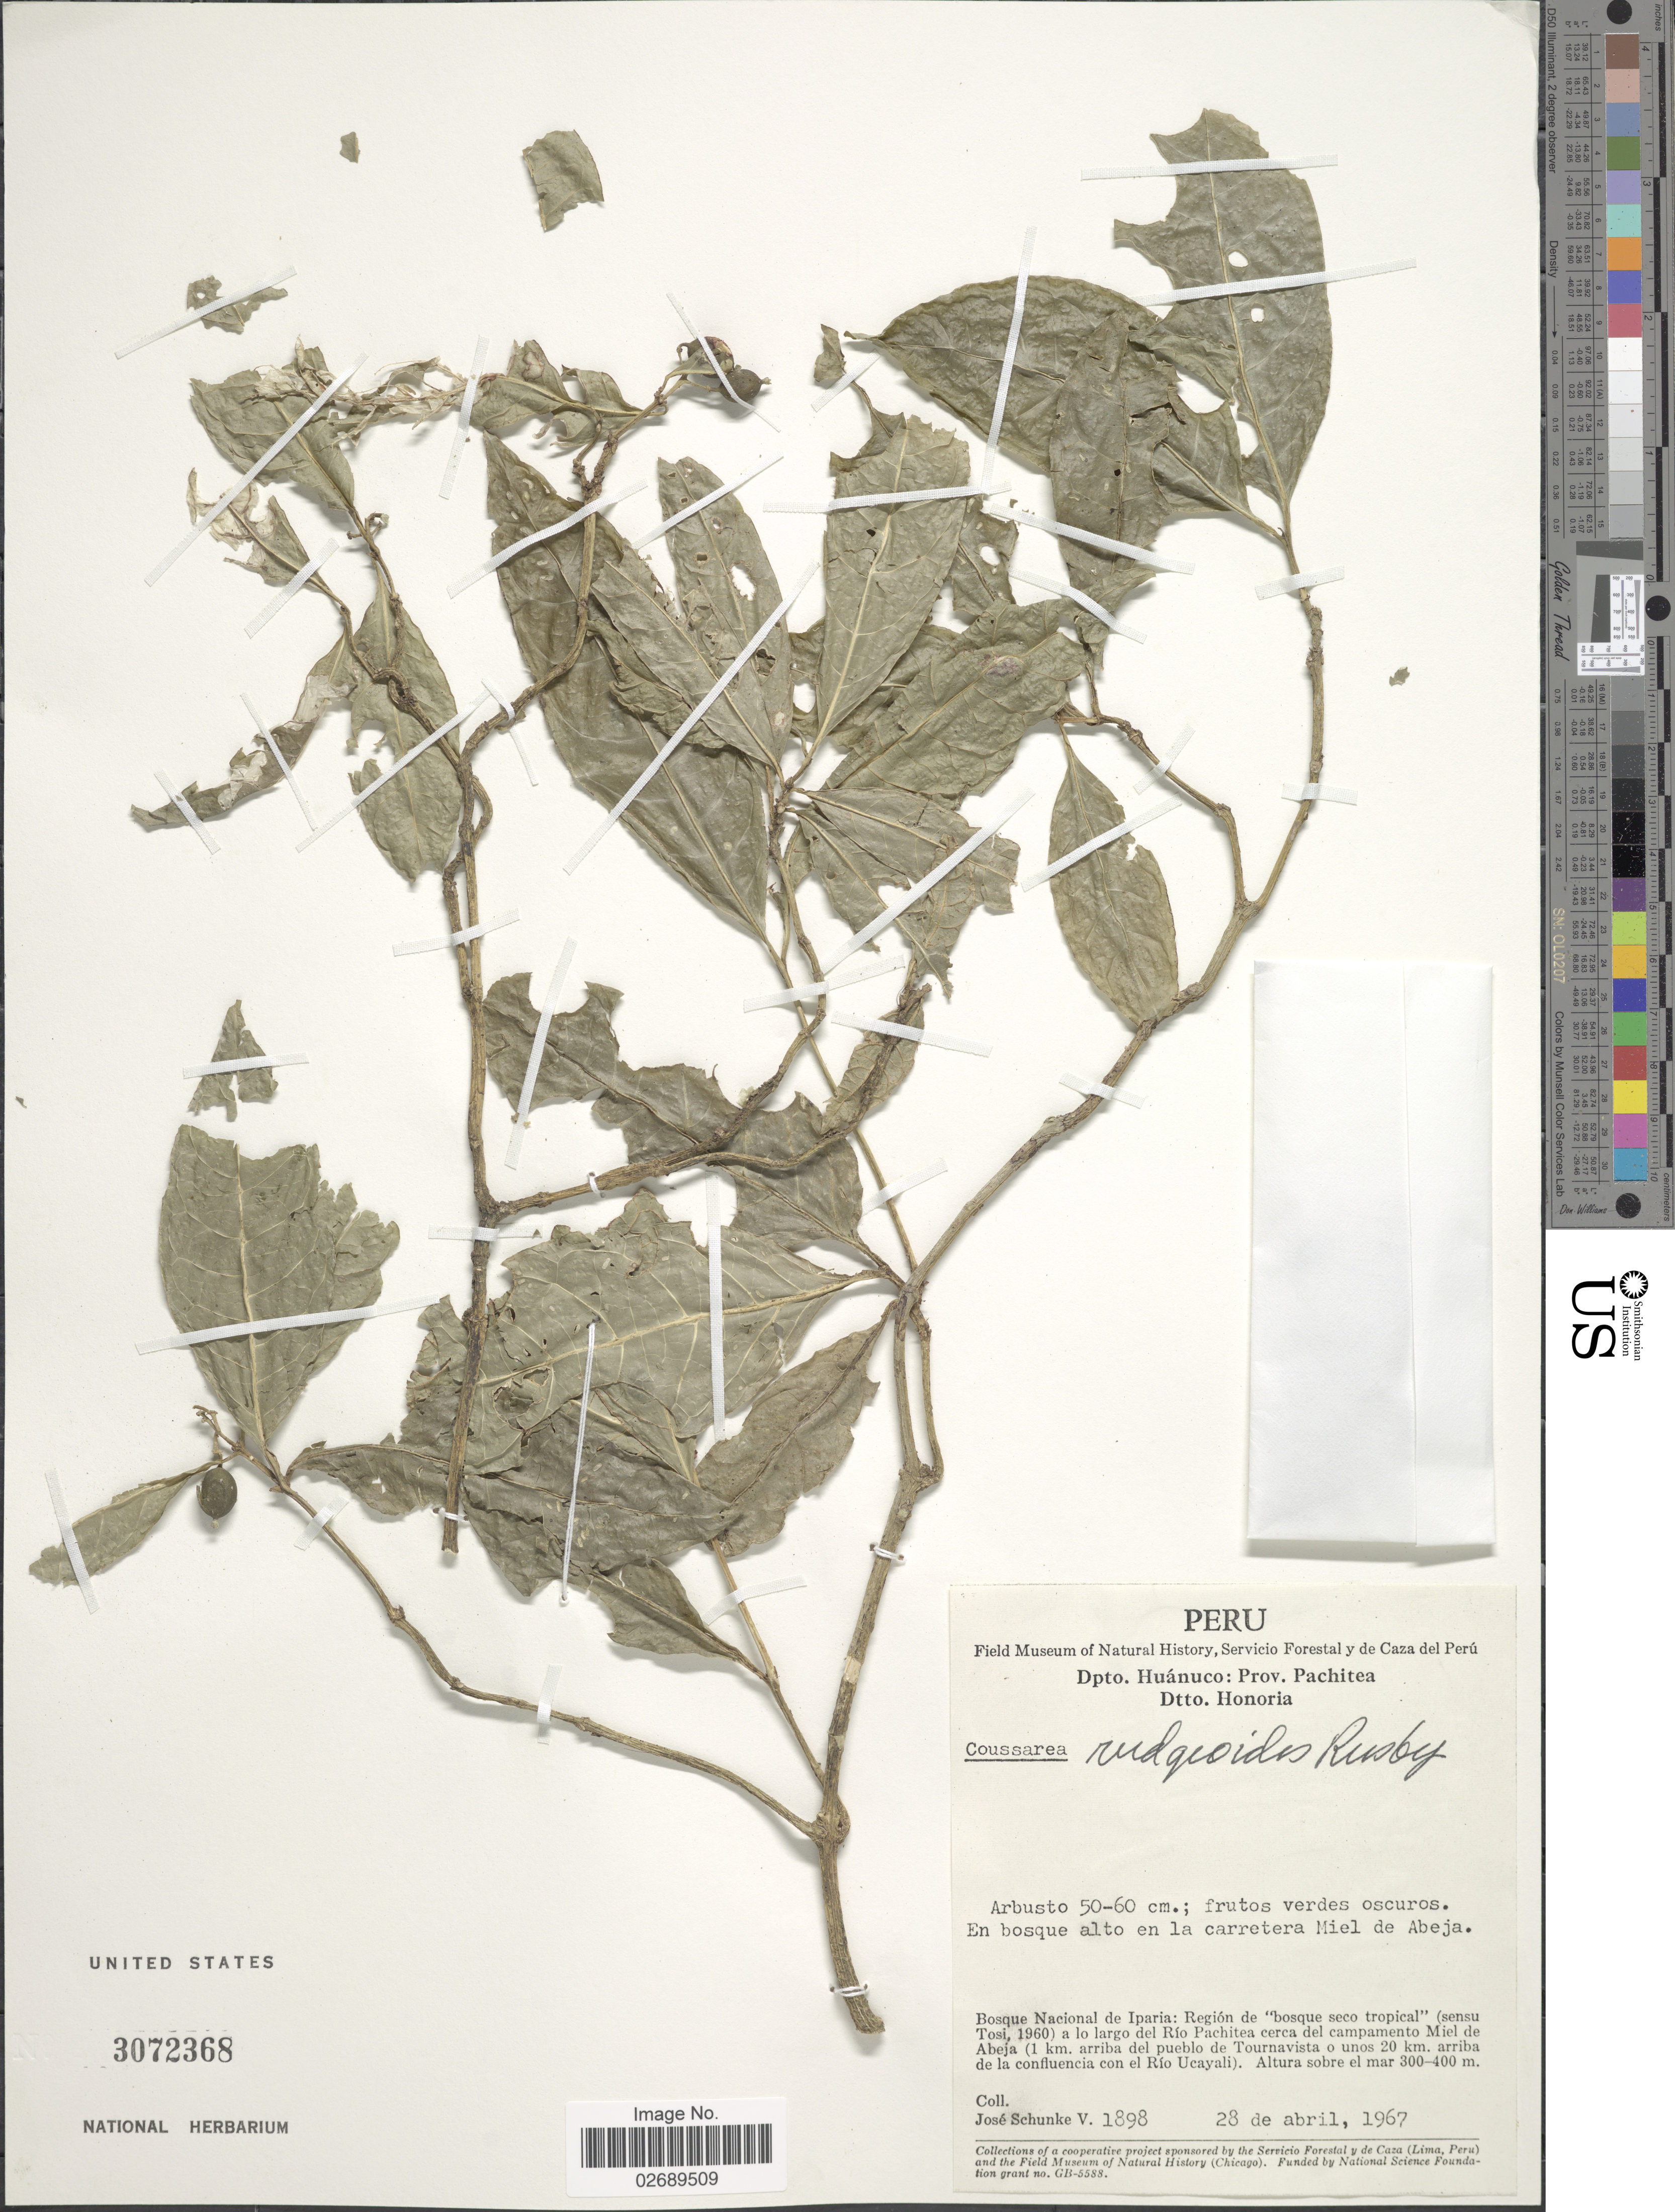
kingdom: Plantae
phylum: Tracheophyta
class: Magnoliopsida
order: Gentianales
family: Rubiaceae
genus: Coussarea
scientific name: Coussarea rudgeoides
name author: Rusby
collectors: J. Schunke Vigo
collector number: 1898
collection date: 1967-04-28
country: Peru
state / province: Huánuco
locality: Prov. Pachitea. Dtto. Honoria. Bosque Nacional de Iparia: Region de "bosque seco tropical" a lo largo del Rio Pachitea cerca del campamento Miel de Abeja (1 km. arriba del pueblo de Tournavista o unos 20 km. arriba de la confluencia con el Rio Ucayali).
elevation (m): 300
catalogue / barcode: US 3072368